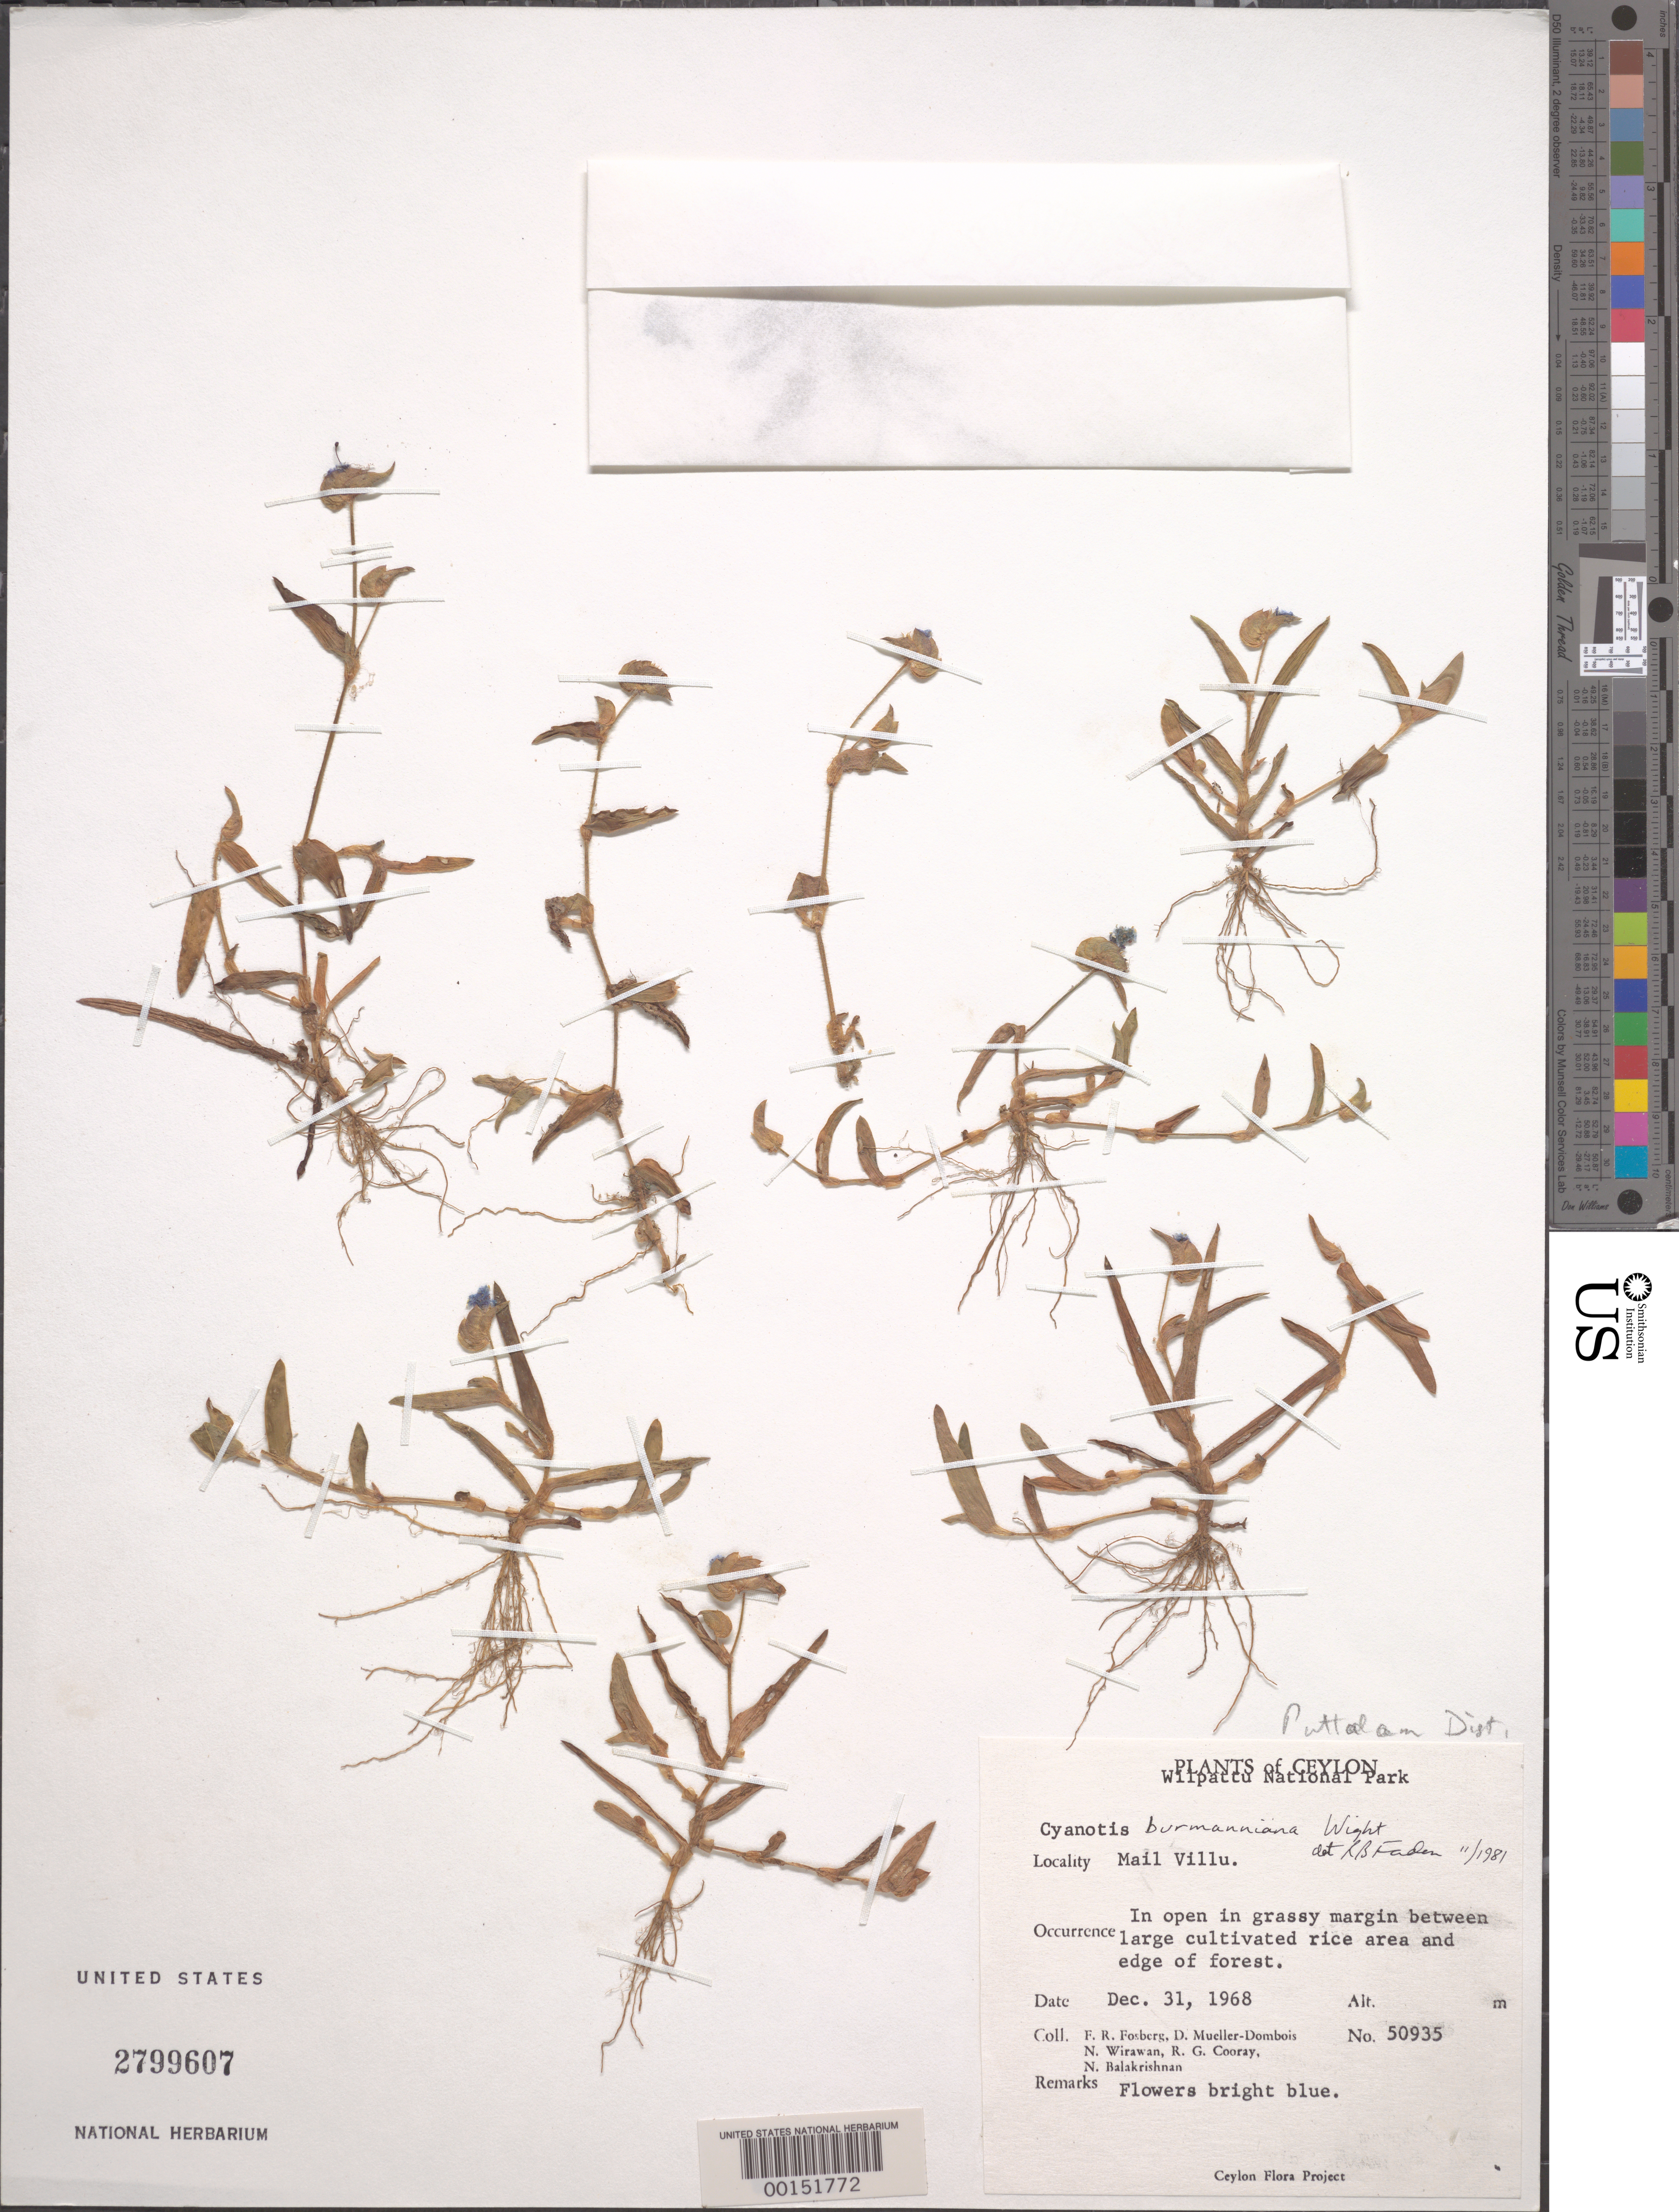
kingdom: Plantae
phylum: Tracheophyta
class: Liliopsida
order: Commelinales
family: Commelinaceae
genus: Cyanotis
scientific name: Cyanotis burmanniana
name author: Wight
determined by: Faden, Robert B., (US), Smithsonian Institution - National Museum of Natural History (UNITED STATES)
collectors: F. R. Fosberg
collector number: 50935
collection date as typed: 31 Dec 1968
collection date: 1968-12-31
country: Sri Lanka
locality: Wilpattu national park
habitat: Open grassy margin between rice field and forest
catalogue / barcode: US 2799607